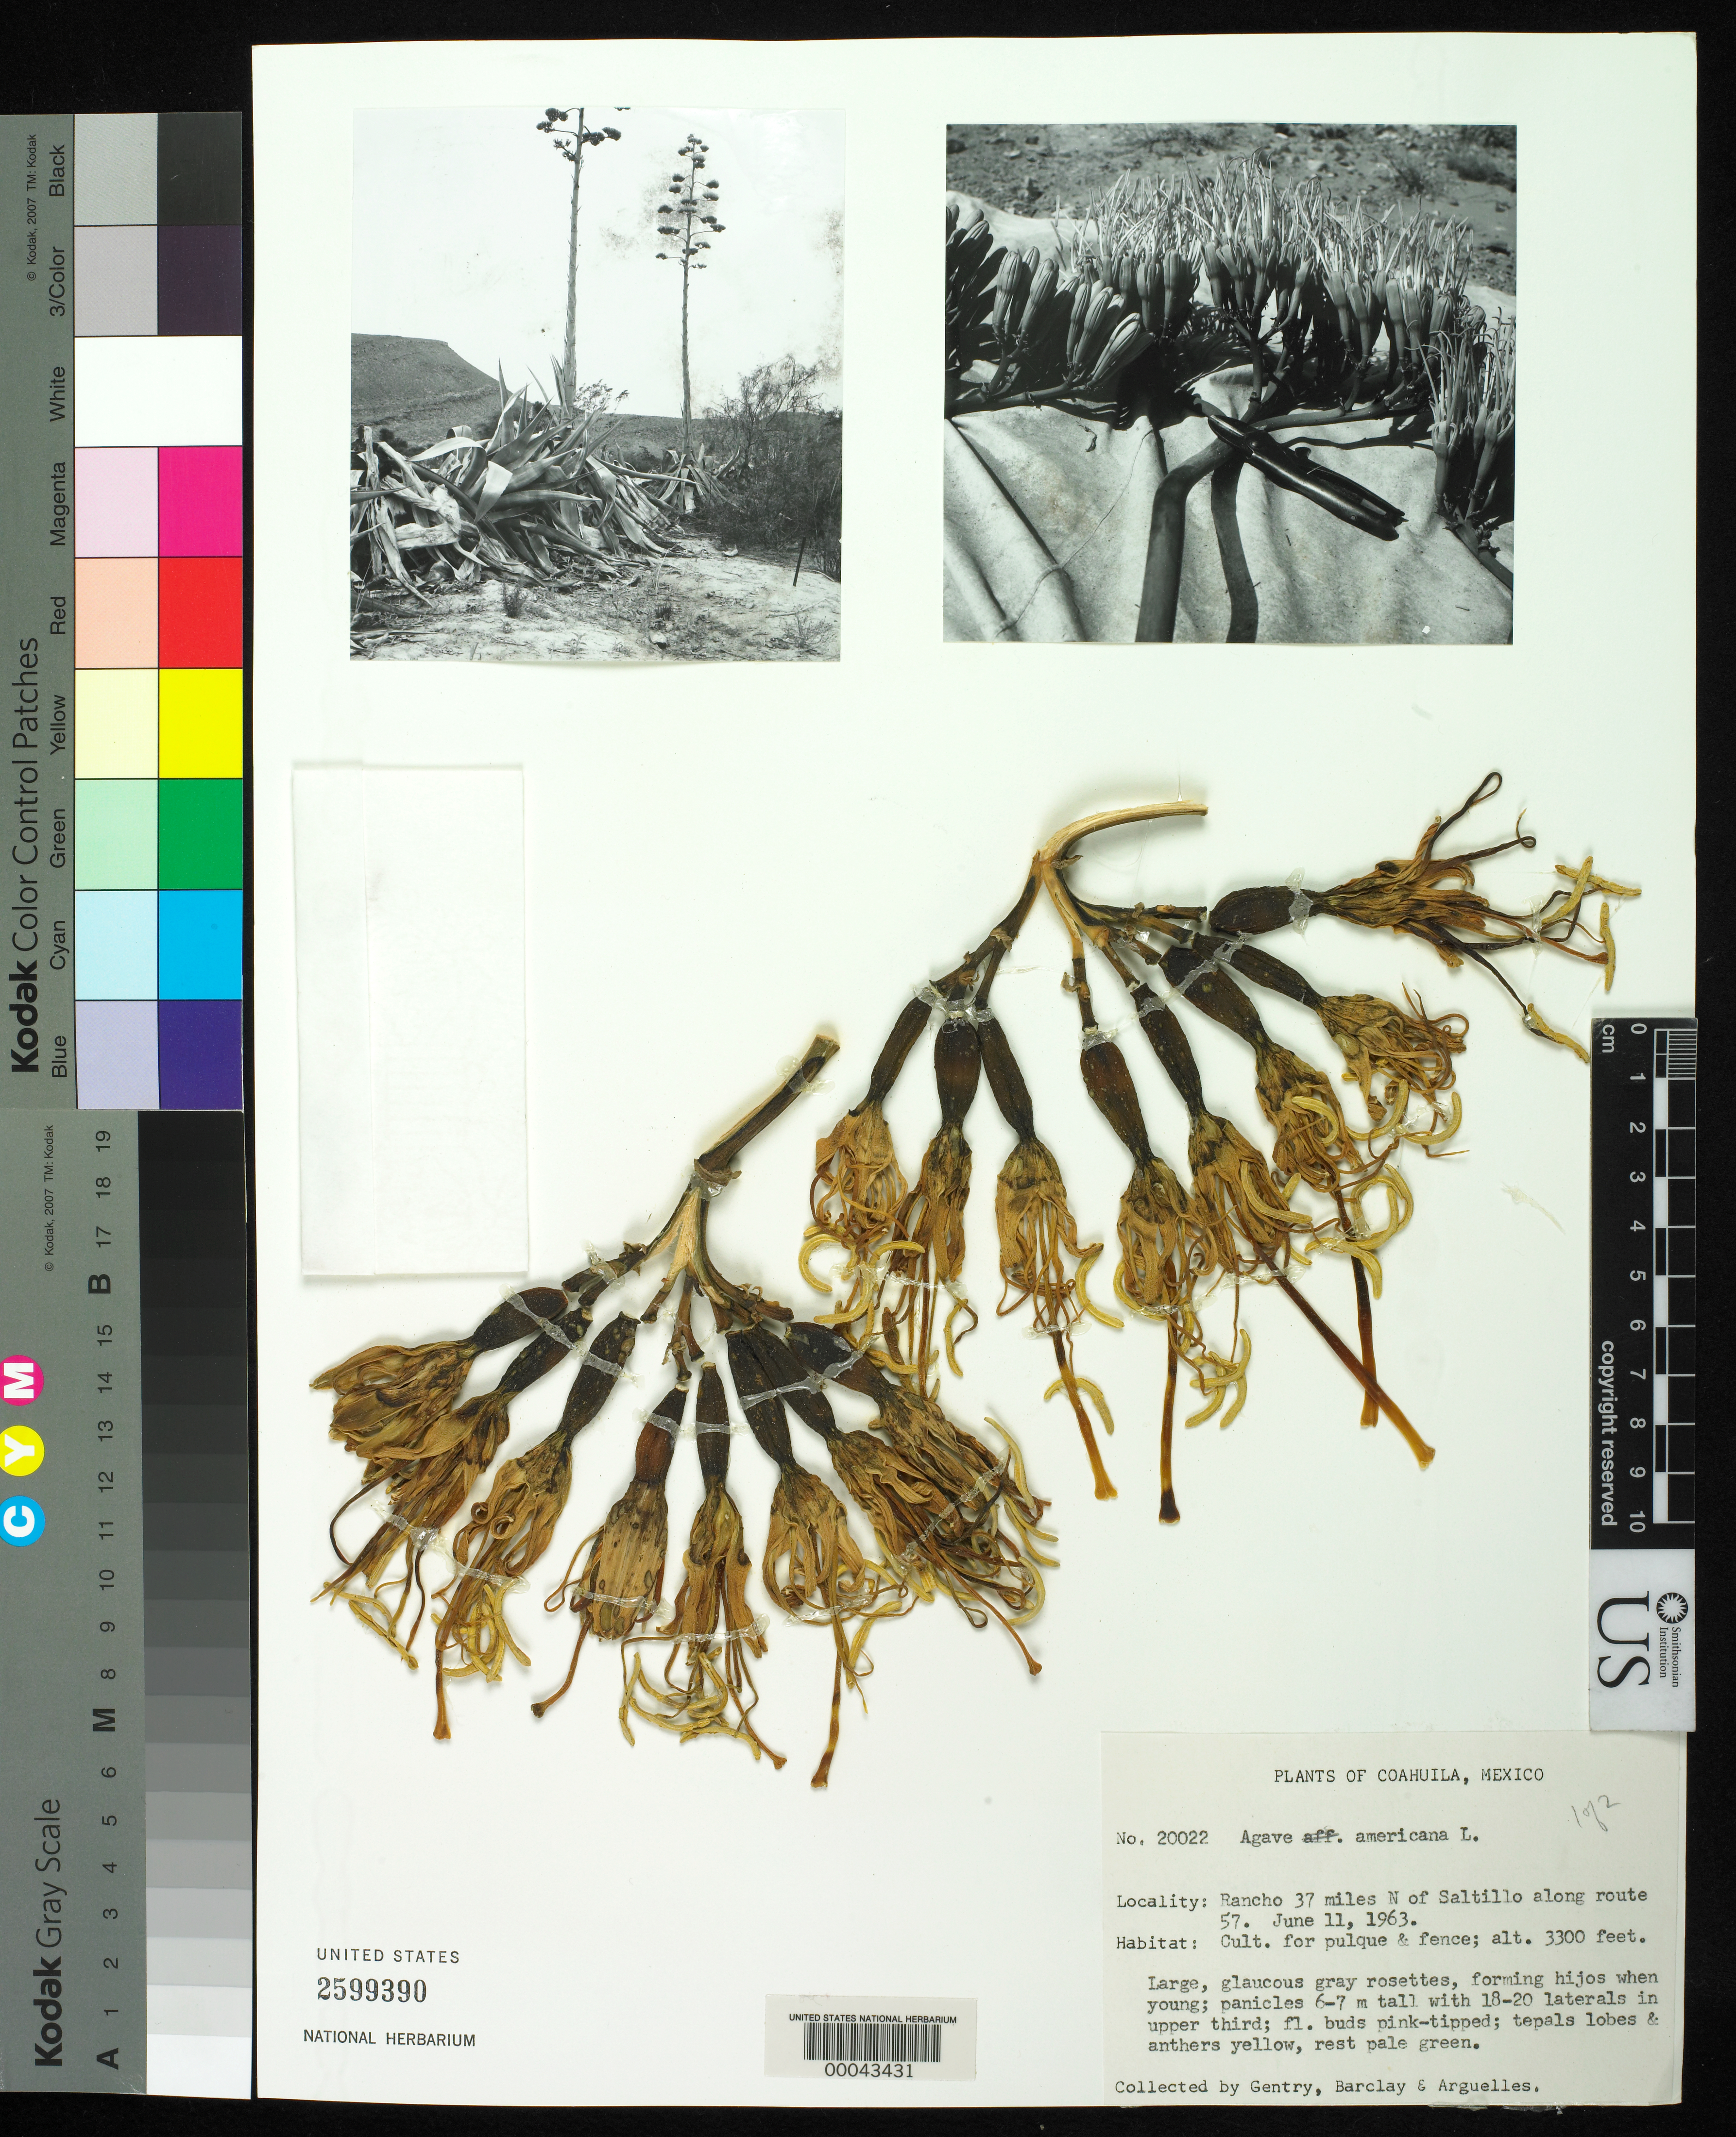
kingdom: Plantae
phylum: Tracheophyta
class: Liliopsida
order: Asparagales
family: Asparagaceae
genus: Agave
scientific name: Agave americana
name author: L.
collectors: H. S. Gentry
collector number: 20022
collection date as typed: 11 Jun 1963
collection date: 1963-06-11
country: Mexico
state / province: Coahuila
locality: Rancho 37 mi N of Saltillo along route 57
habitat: Cult. for pulque & fence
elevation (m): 1006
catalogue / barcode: US 2599390